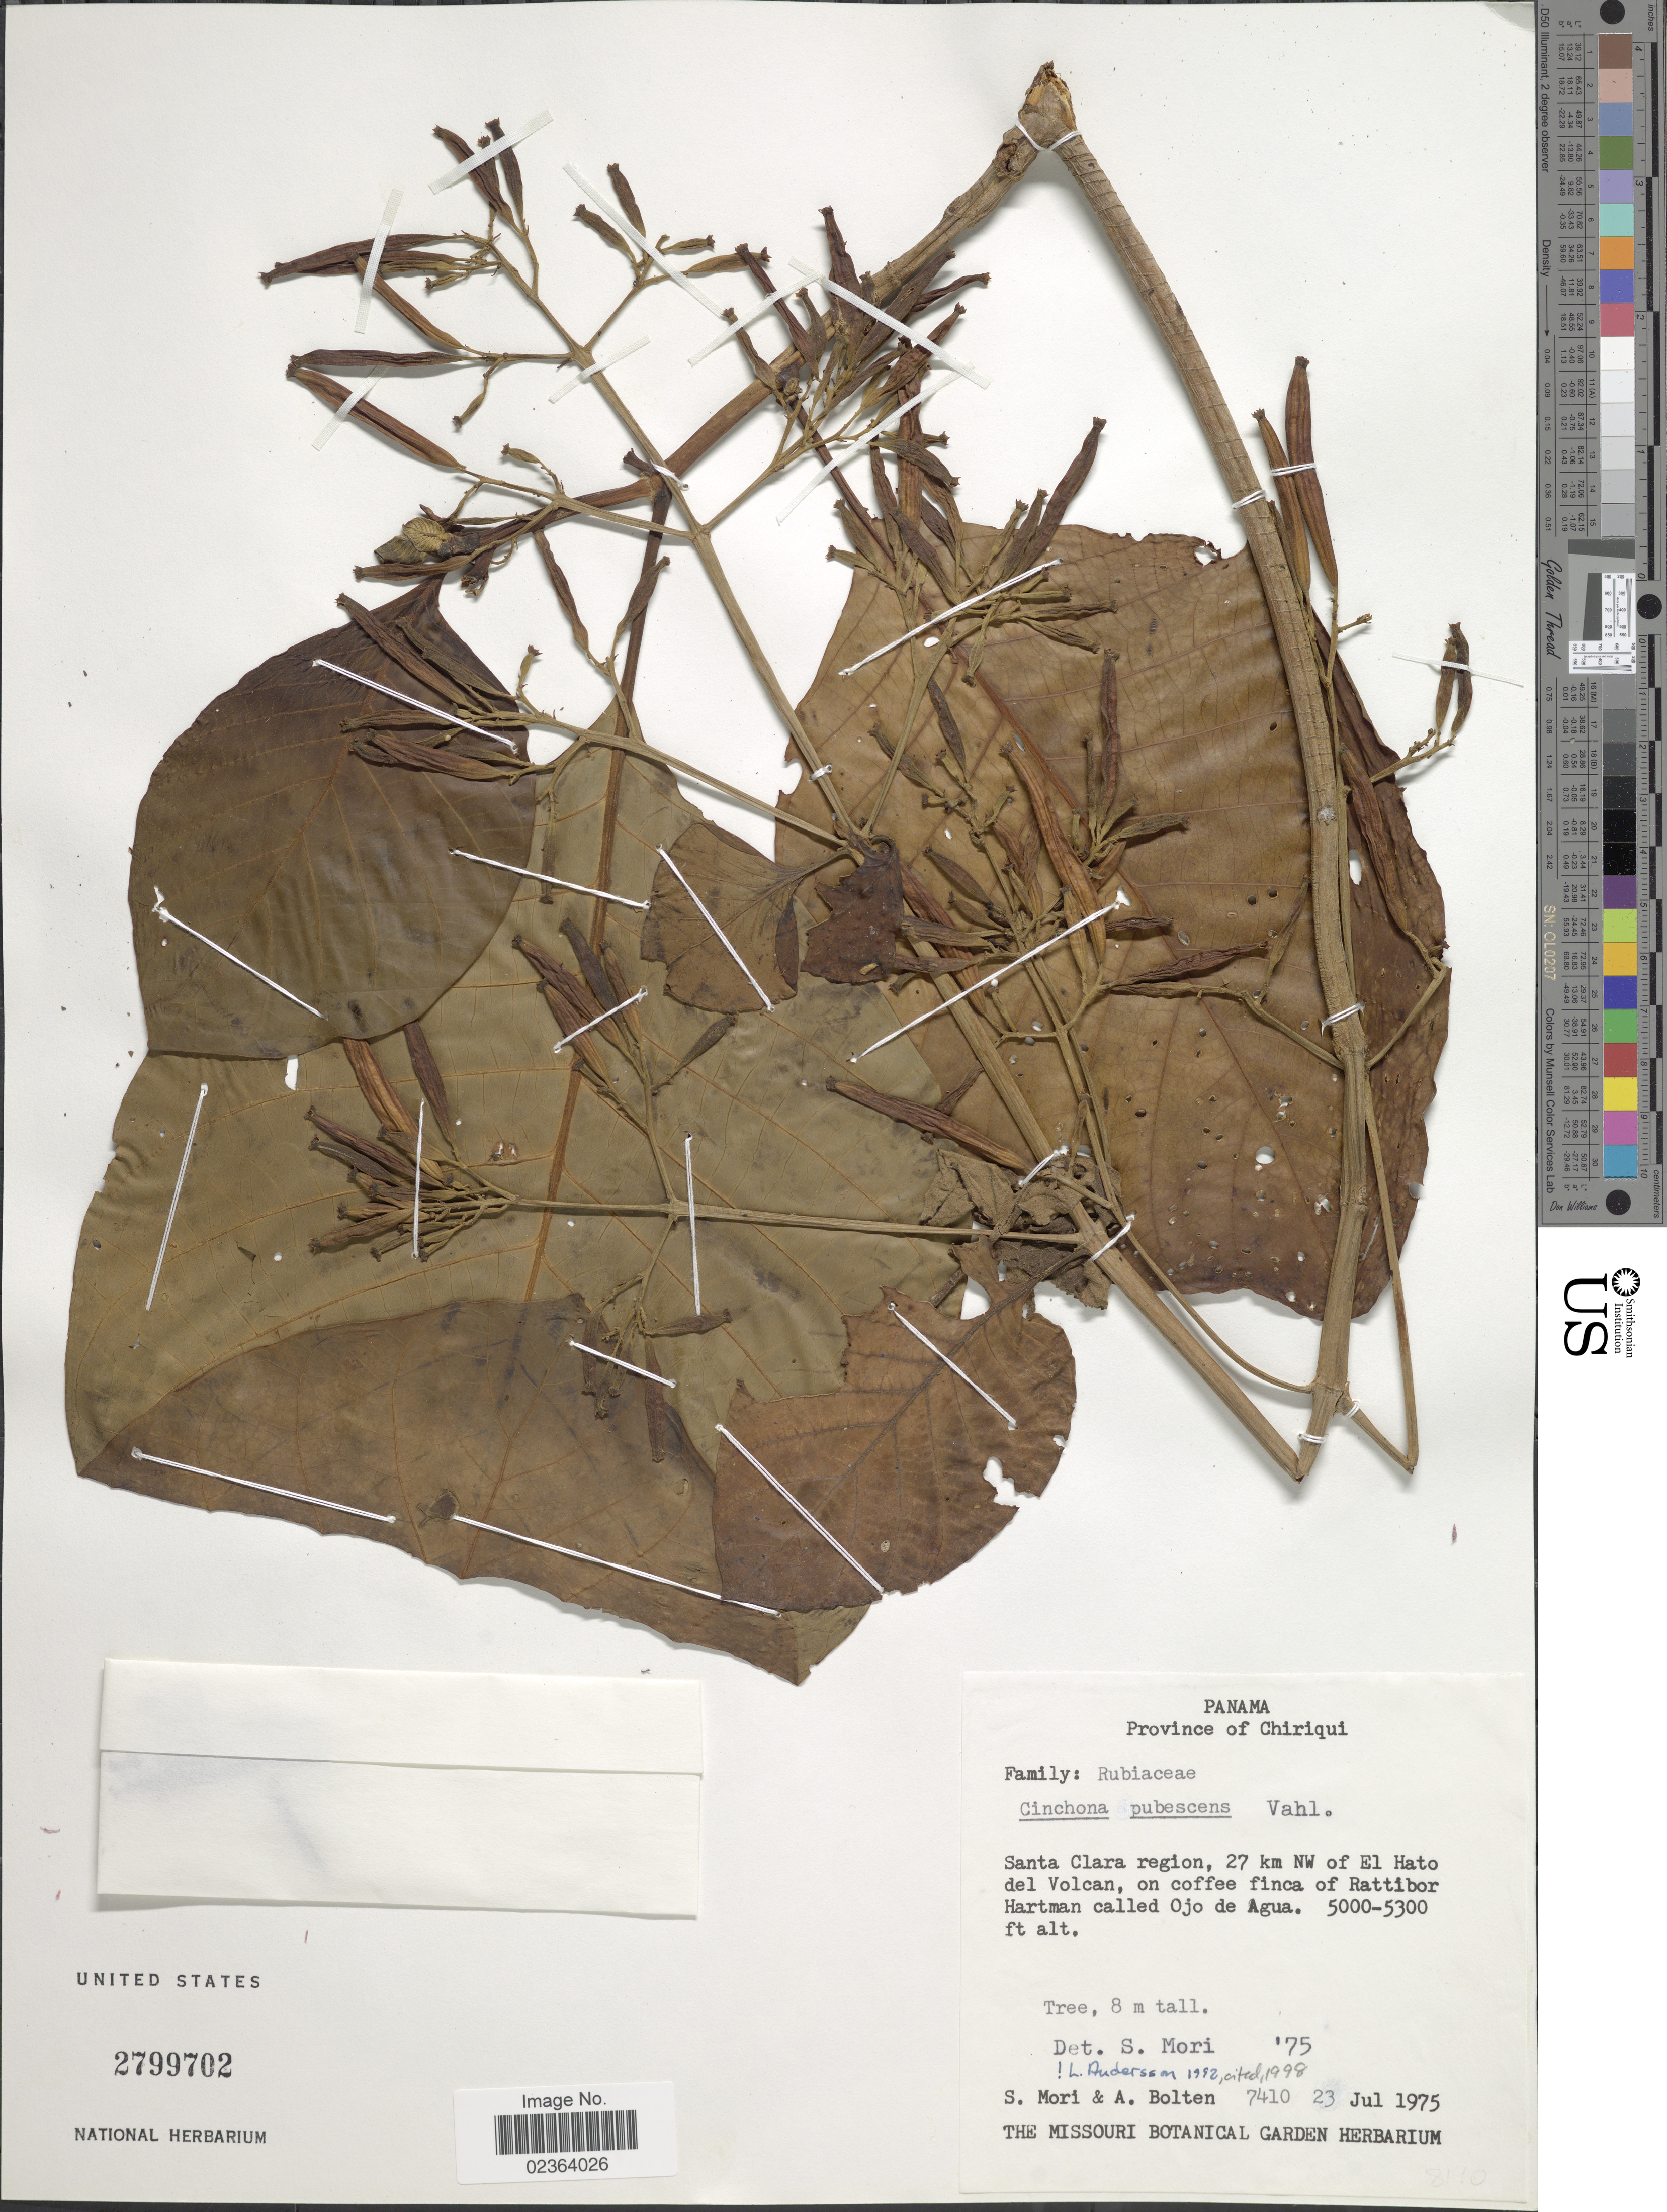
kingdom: Plantae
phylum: Tracheophyta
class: Magnoliopsida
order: Gentianales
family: Rubiaceae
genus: Cinchona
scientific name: Cinchona pubescens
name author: Vahl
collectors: S. Mori & A. Bolten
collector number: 7410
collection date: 1975-07-23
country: Panama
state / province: Chiriqui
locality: Province of Chiriqui, Santa Clara region, 27 km NW of El Hato del Volcan, on coffee finca of Rattibor Hartman called Ojo de Agua.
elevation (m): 1524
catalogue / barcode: US 2799702